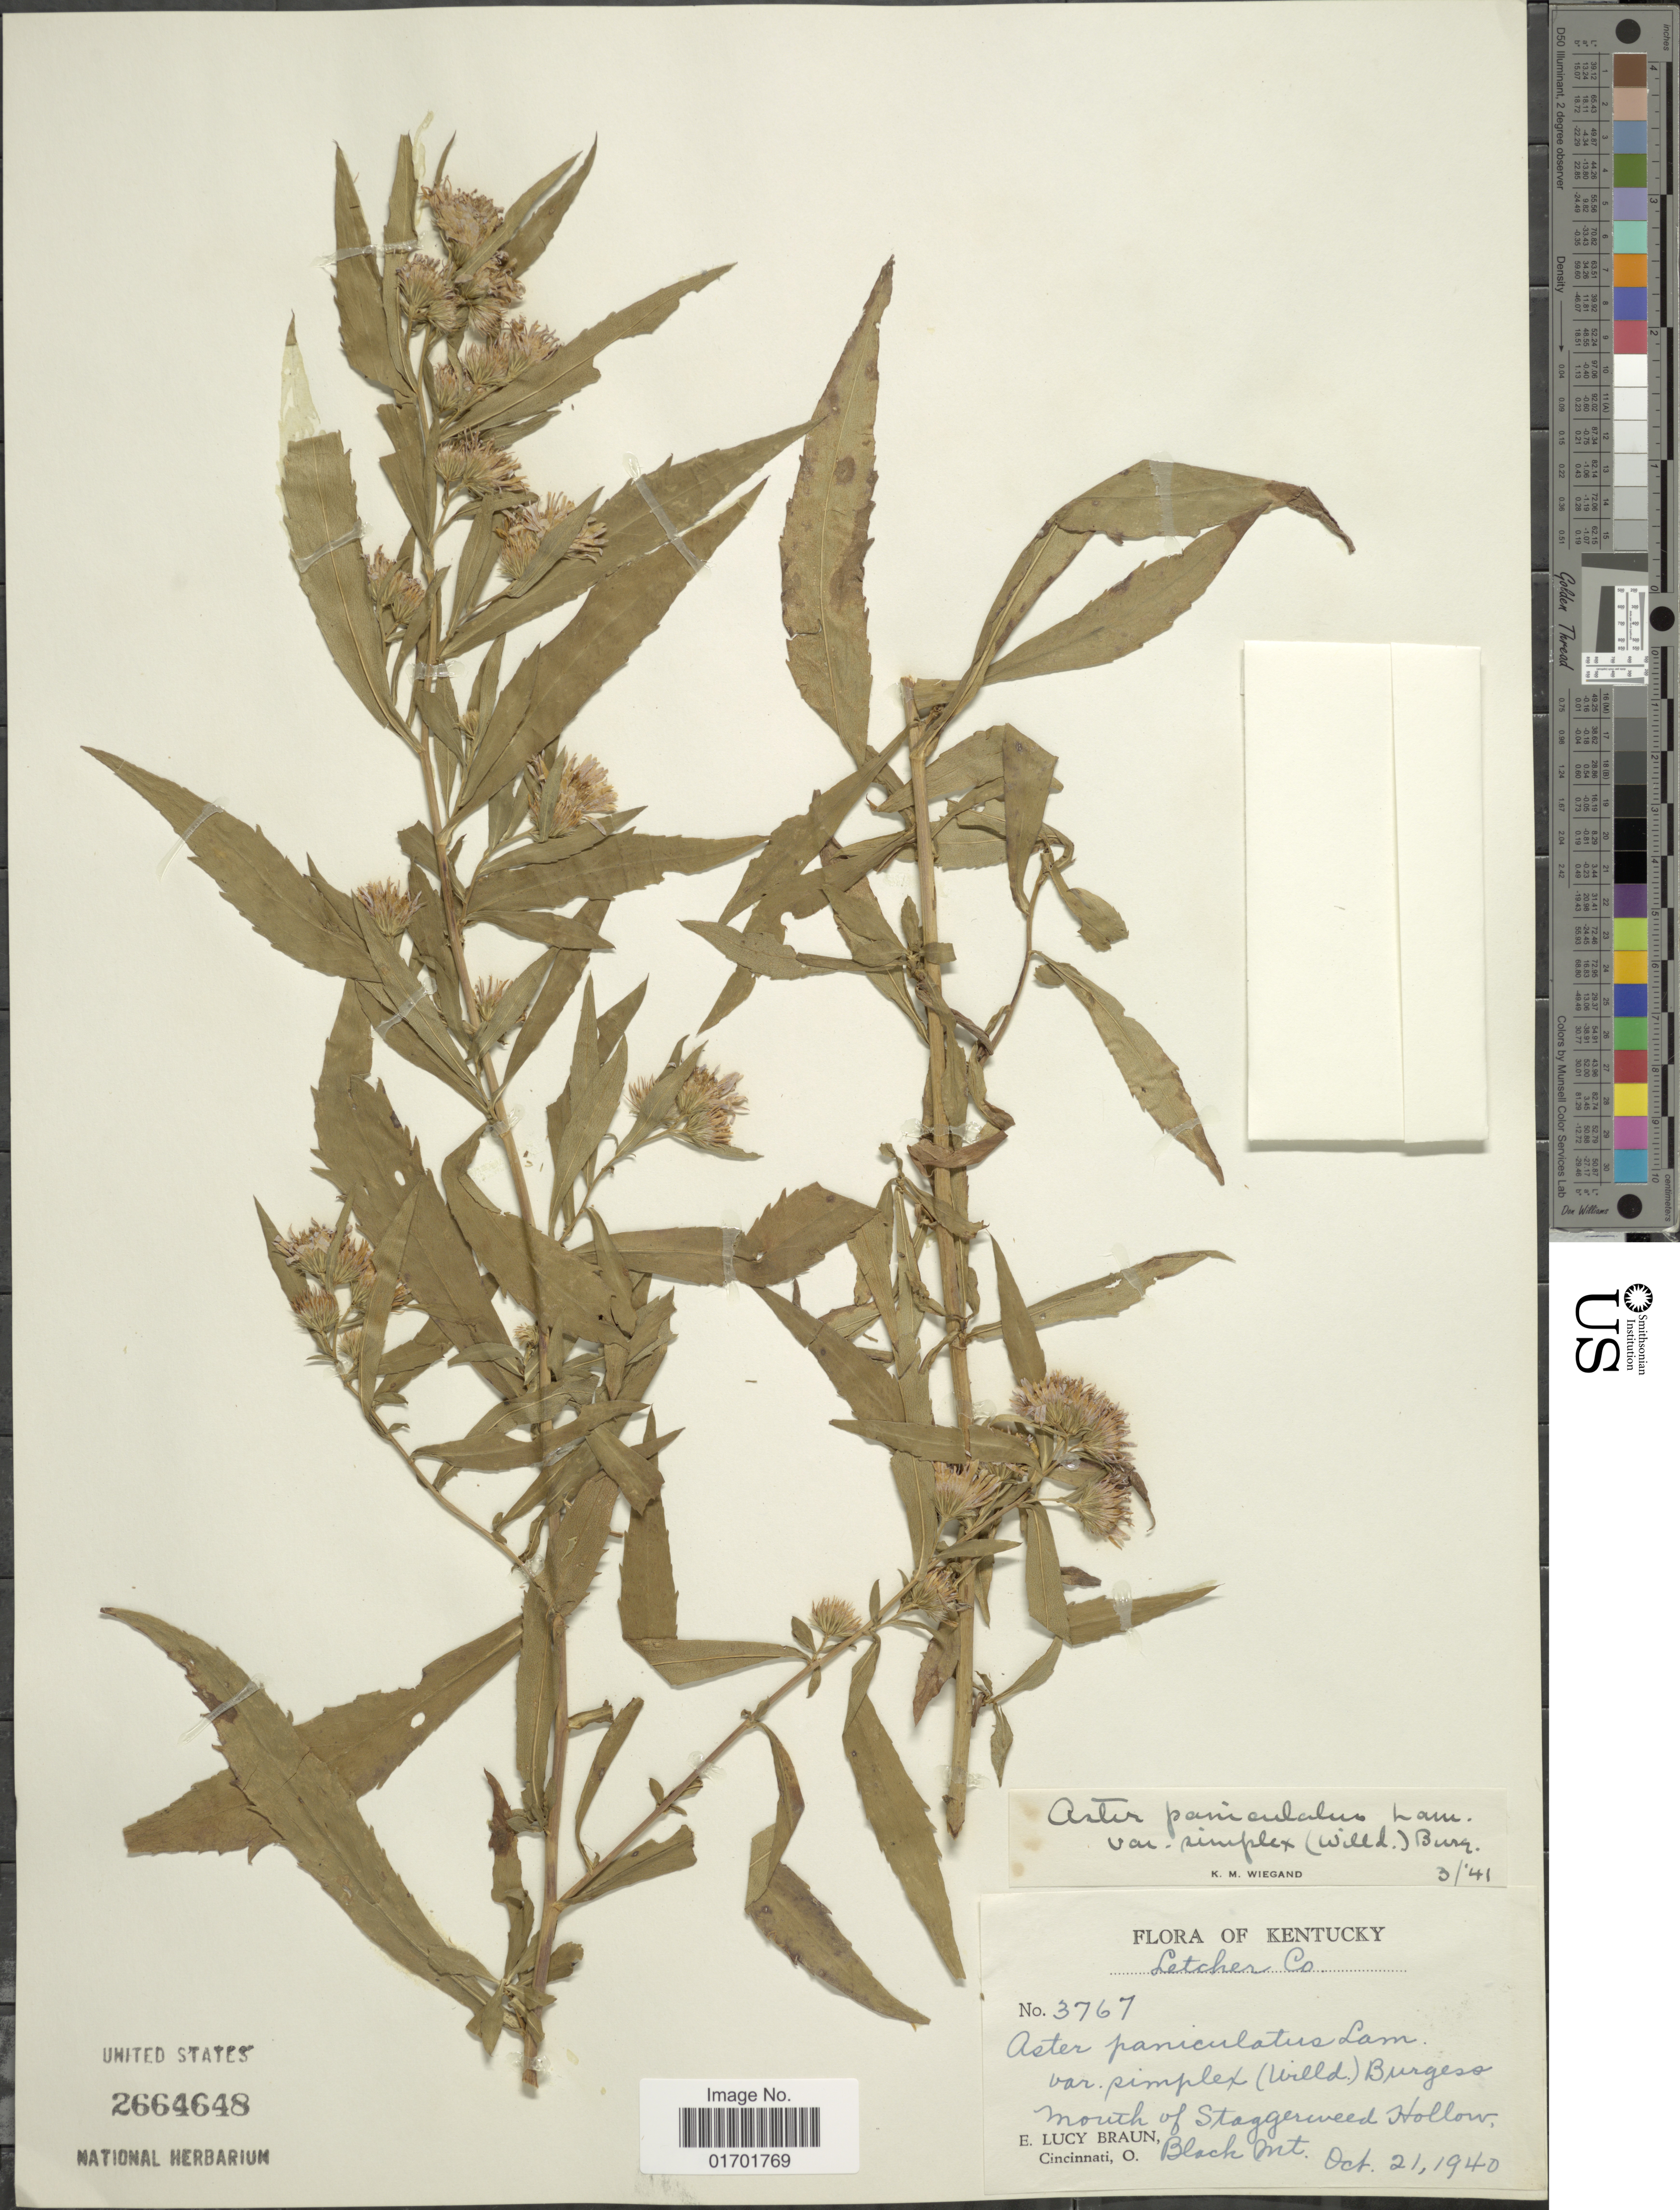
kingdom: Plantae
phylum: Tracheophyta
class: Magnoliopsida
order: Asterales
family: Asteraceae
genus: Symphyotrichum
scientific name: Symphyotrichum lanceolatum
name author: (Willd.) G.L. Nesom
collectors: E. L. Braun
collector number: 3767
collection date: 1940-10-21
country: United States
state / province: Kentucky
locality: Mouth of Staggerweed Hollor, Black Mt.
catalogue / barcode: US 2664648